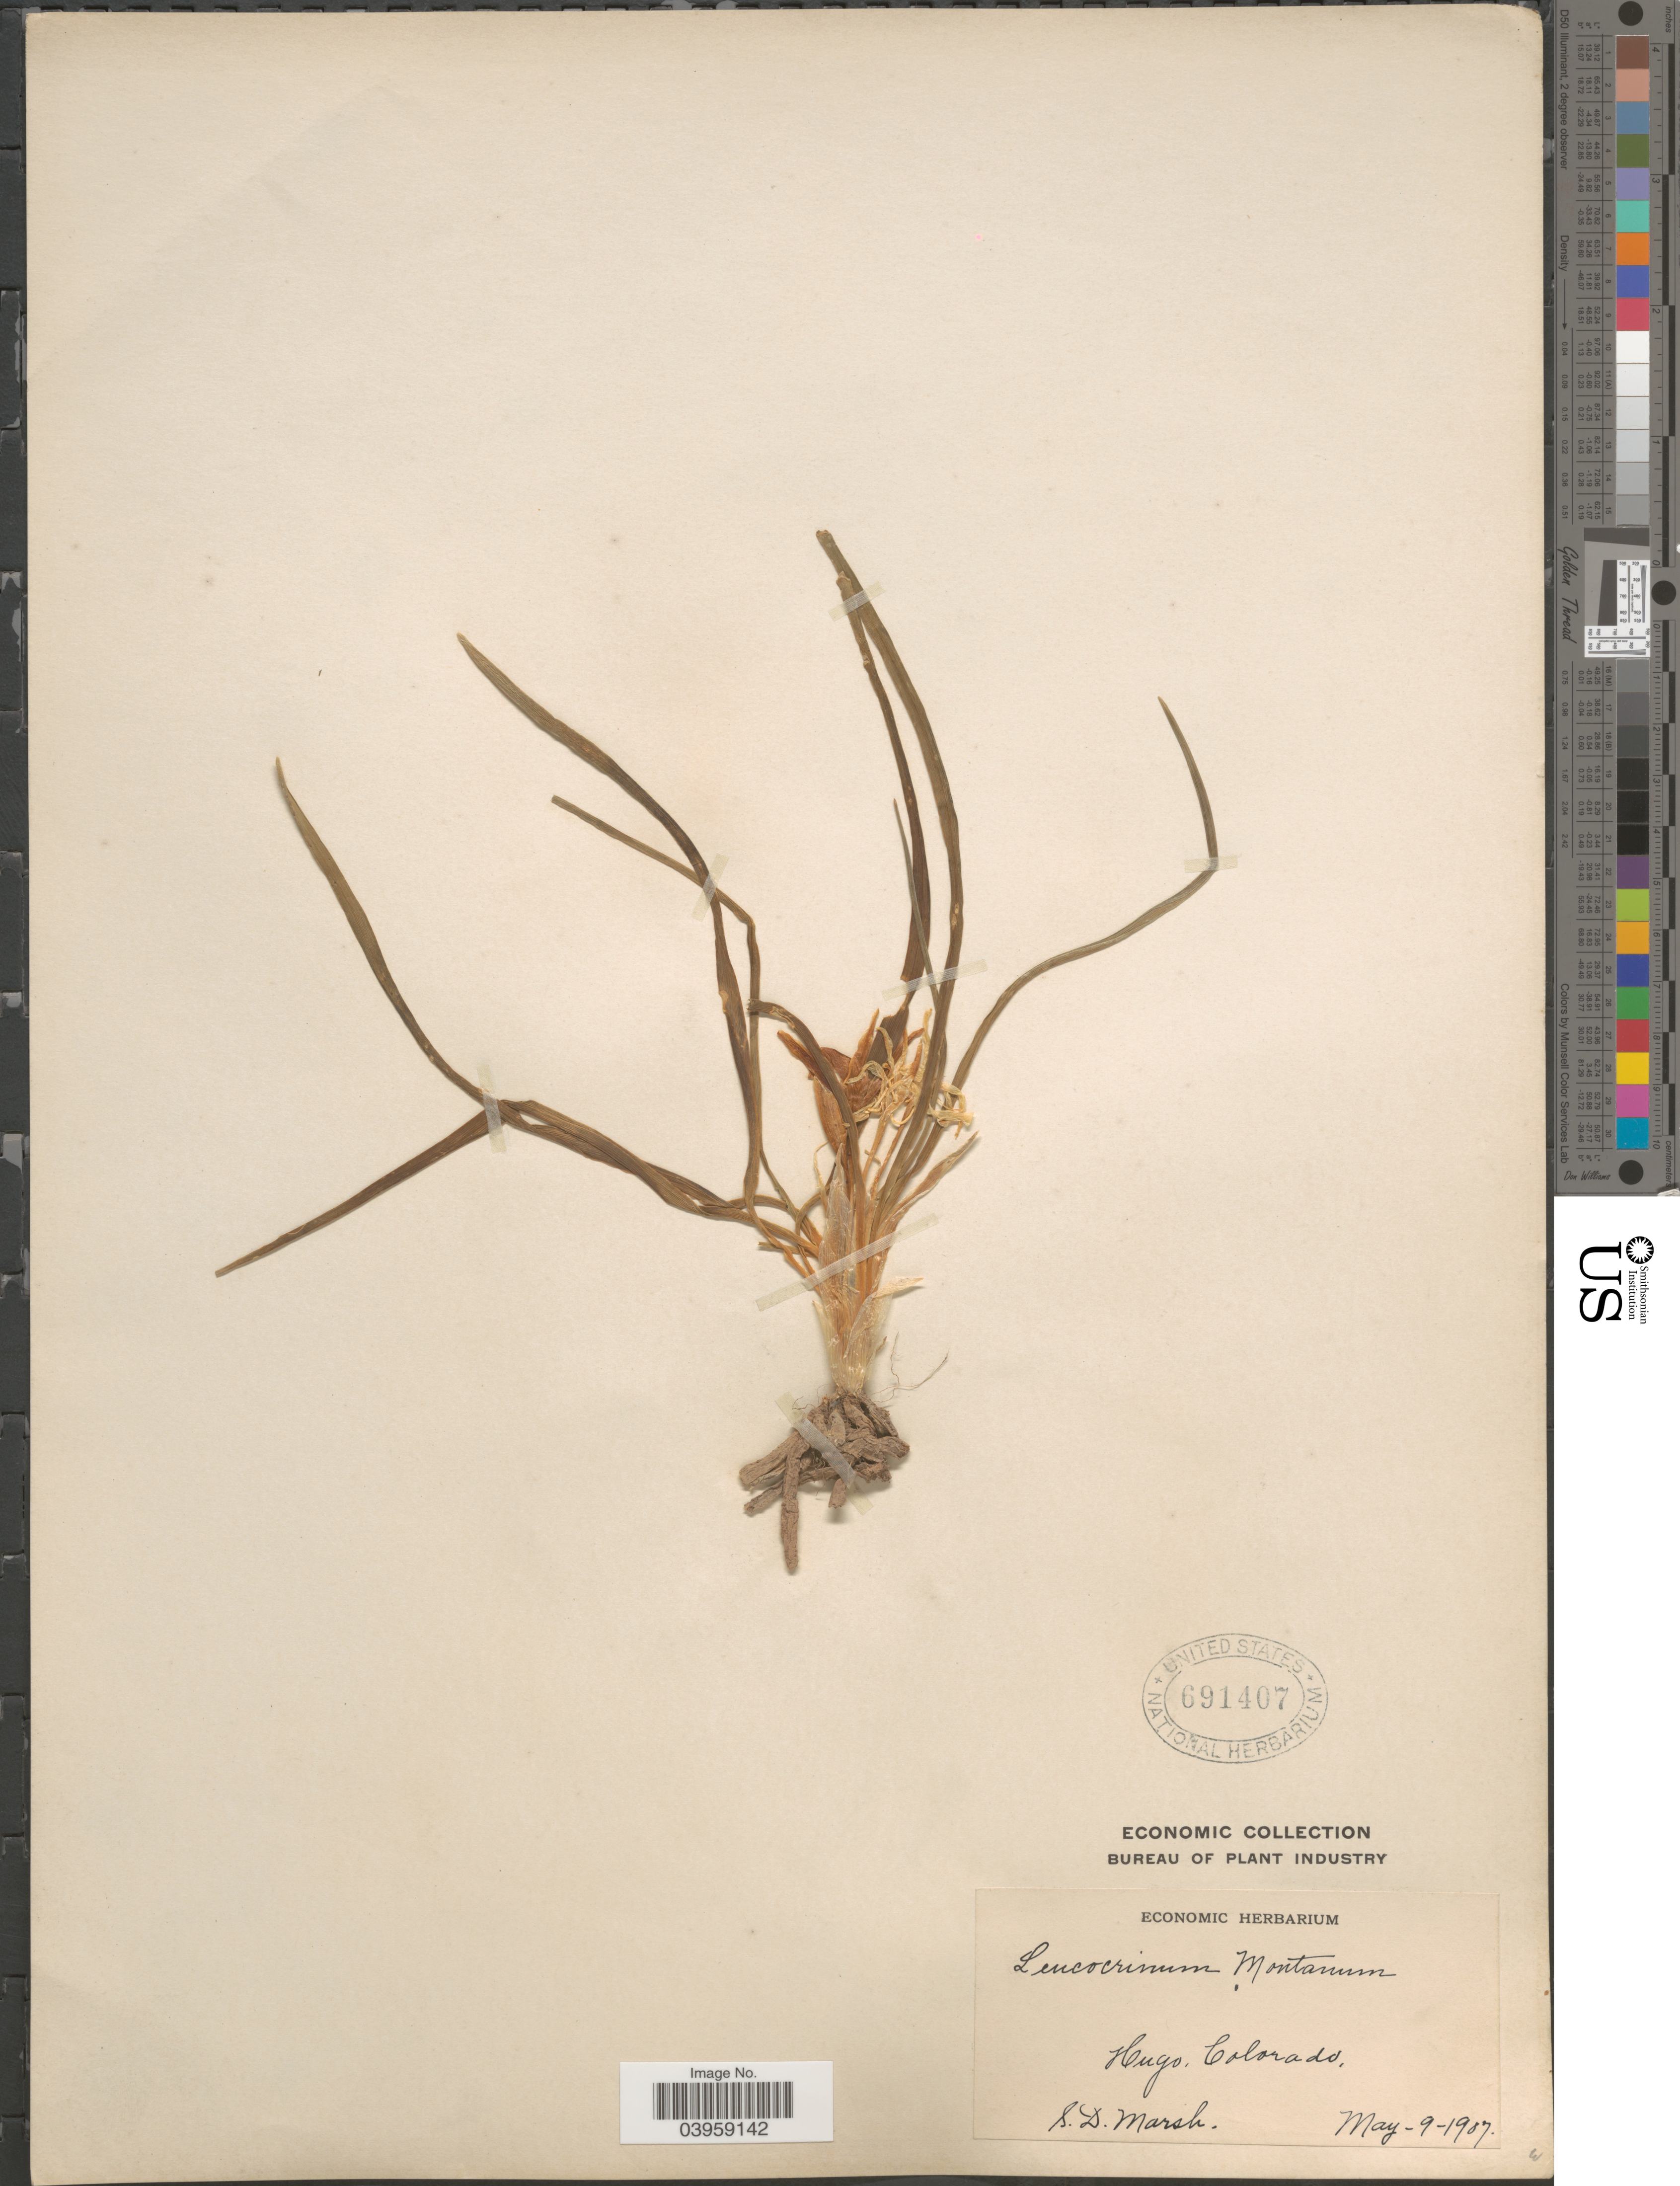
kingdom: Plantae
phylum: Tracheophyta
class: Liliopsida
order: Asparagales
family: Asparagaceae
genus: Leucocrinum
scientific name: Leucocrinum montanum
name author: Nutt.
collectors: S. Marsh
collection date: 1907-05-09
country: United States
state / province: Colorado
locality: Hugo.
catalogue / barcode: US 691407